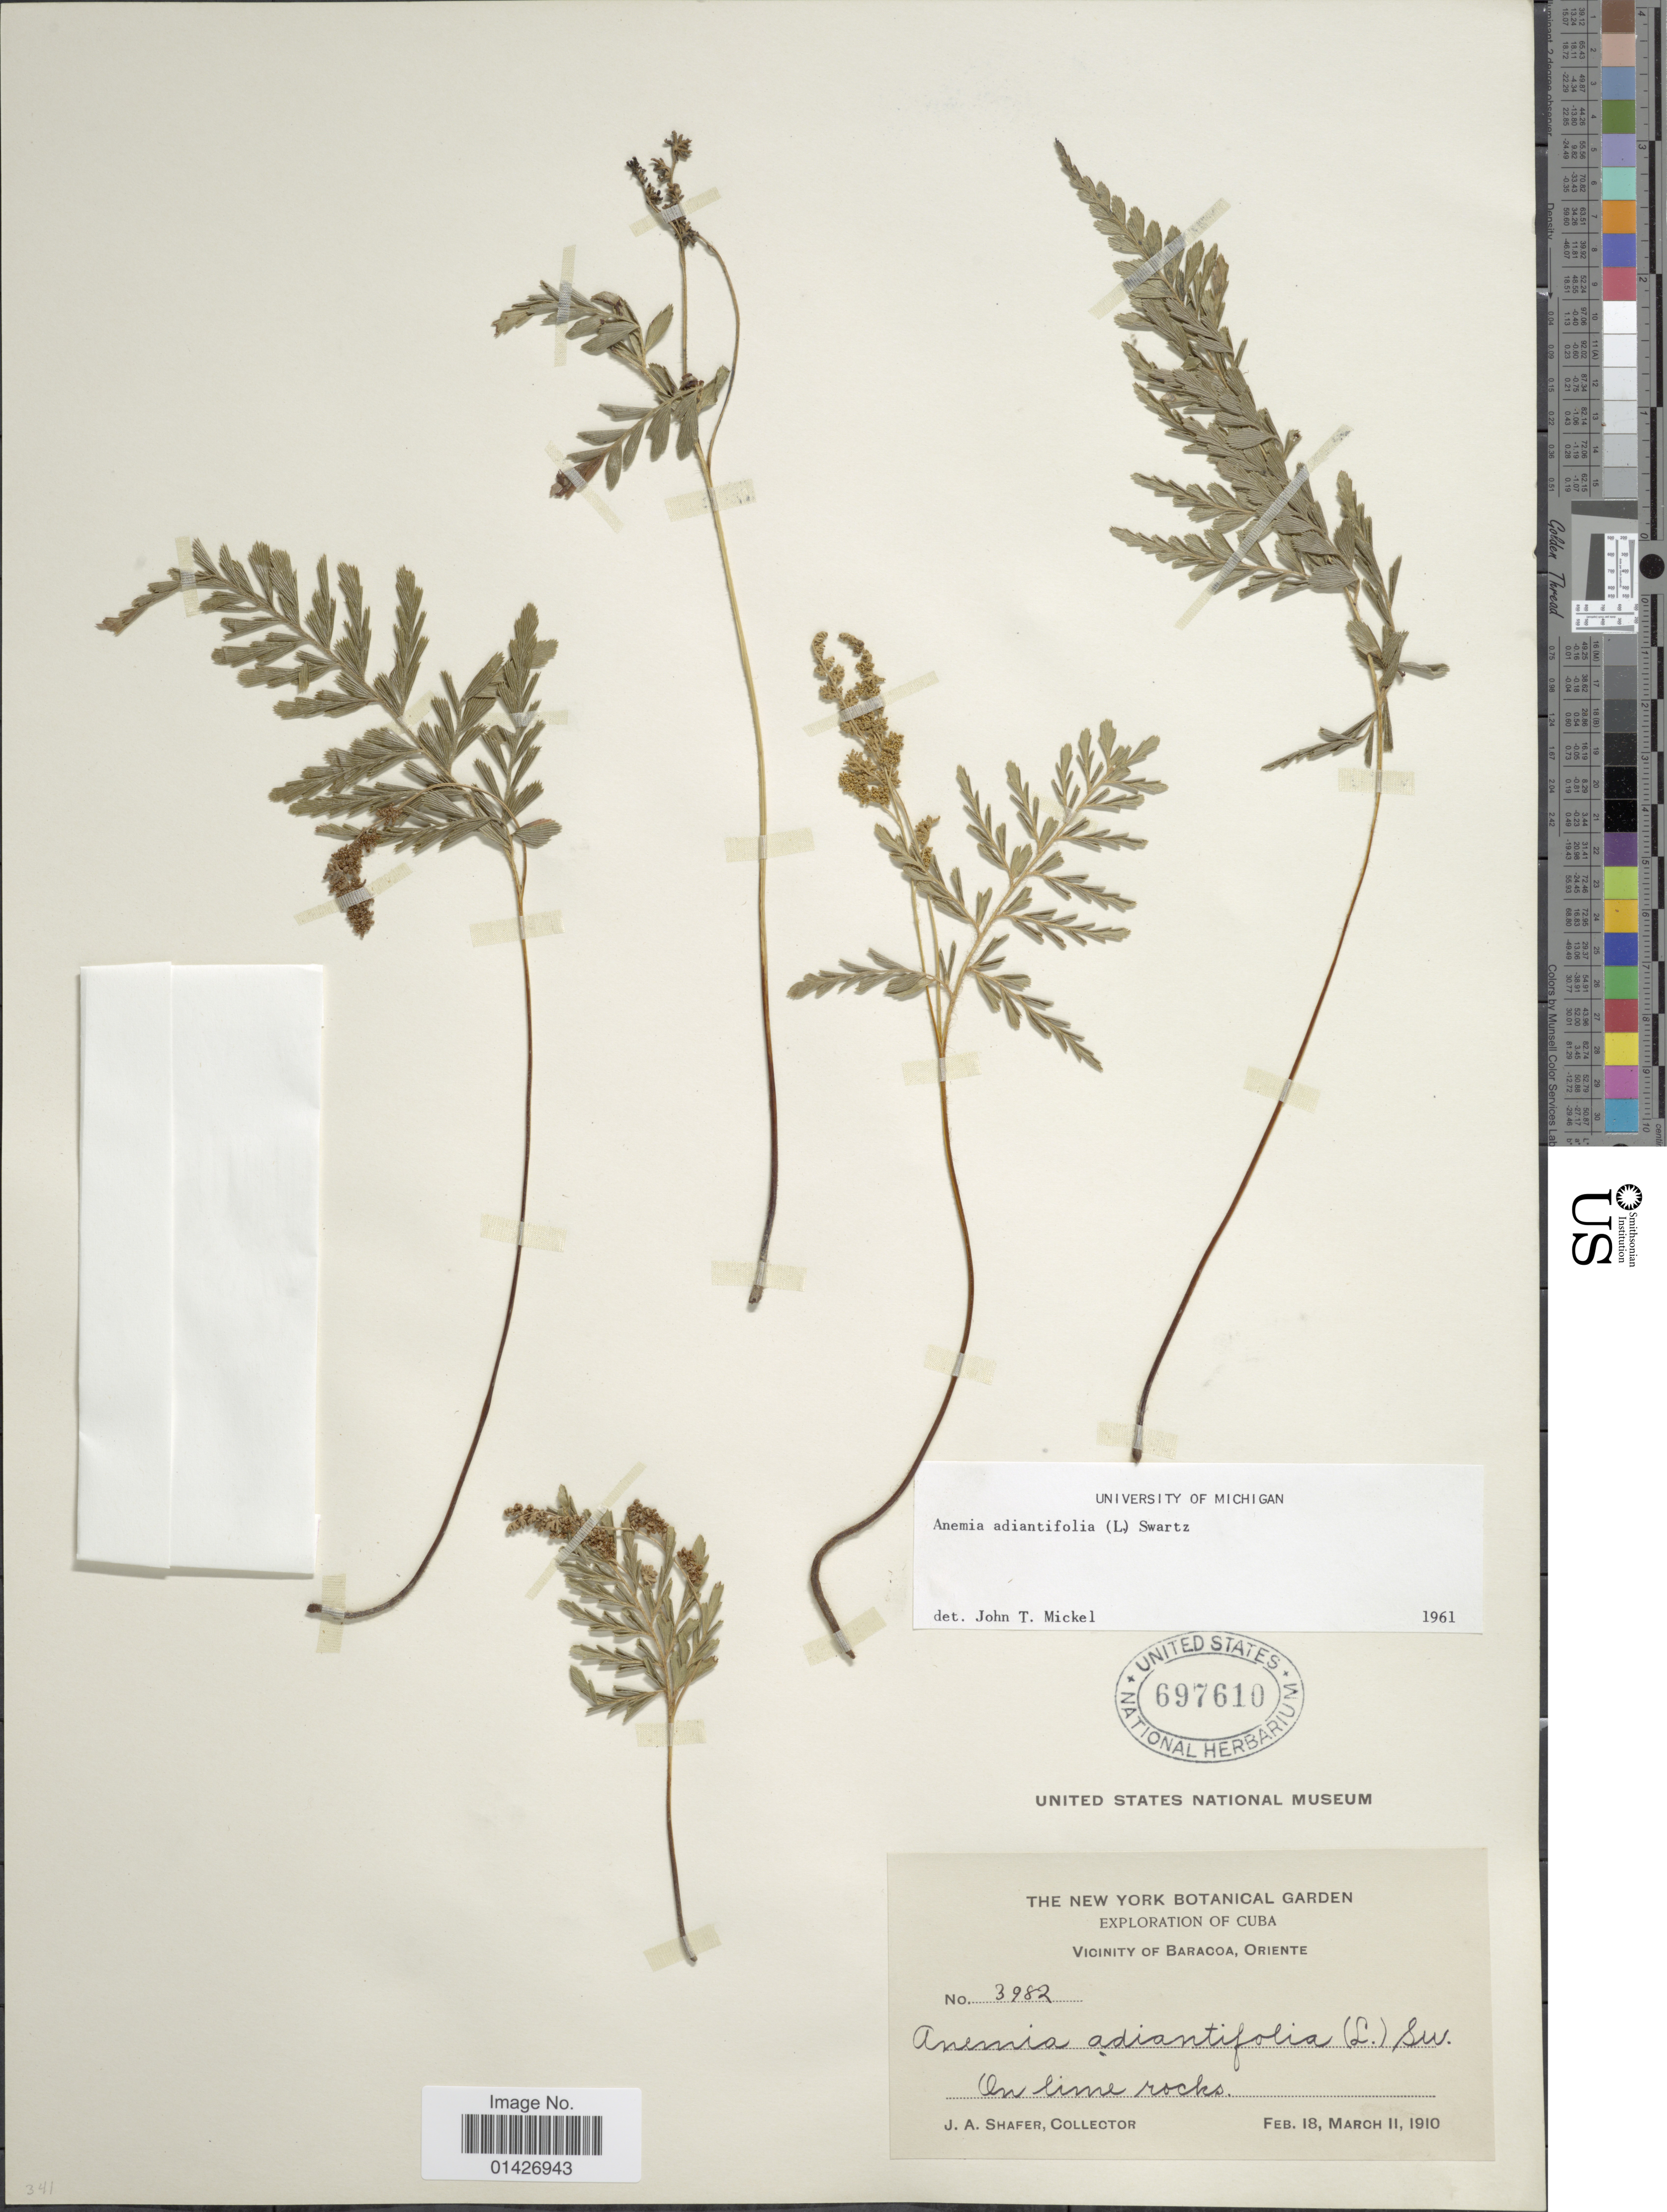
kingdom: Plantae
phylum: Tracheophyta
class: Polypodiopsida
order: Schizaeales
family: Anemiaceae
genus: Anemia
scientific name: Anemia adiantifolia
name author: (L.) Sw.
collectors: J. A. Shafer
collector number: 3982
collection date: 1910-02-18/1910-03-11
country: Cuba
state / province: Oriente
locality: Vicinity of Baracoa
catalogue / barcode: US 697610